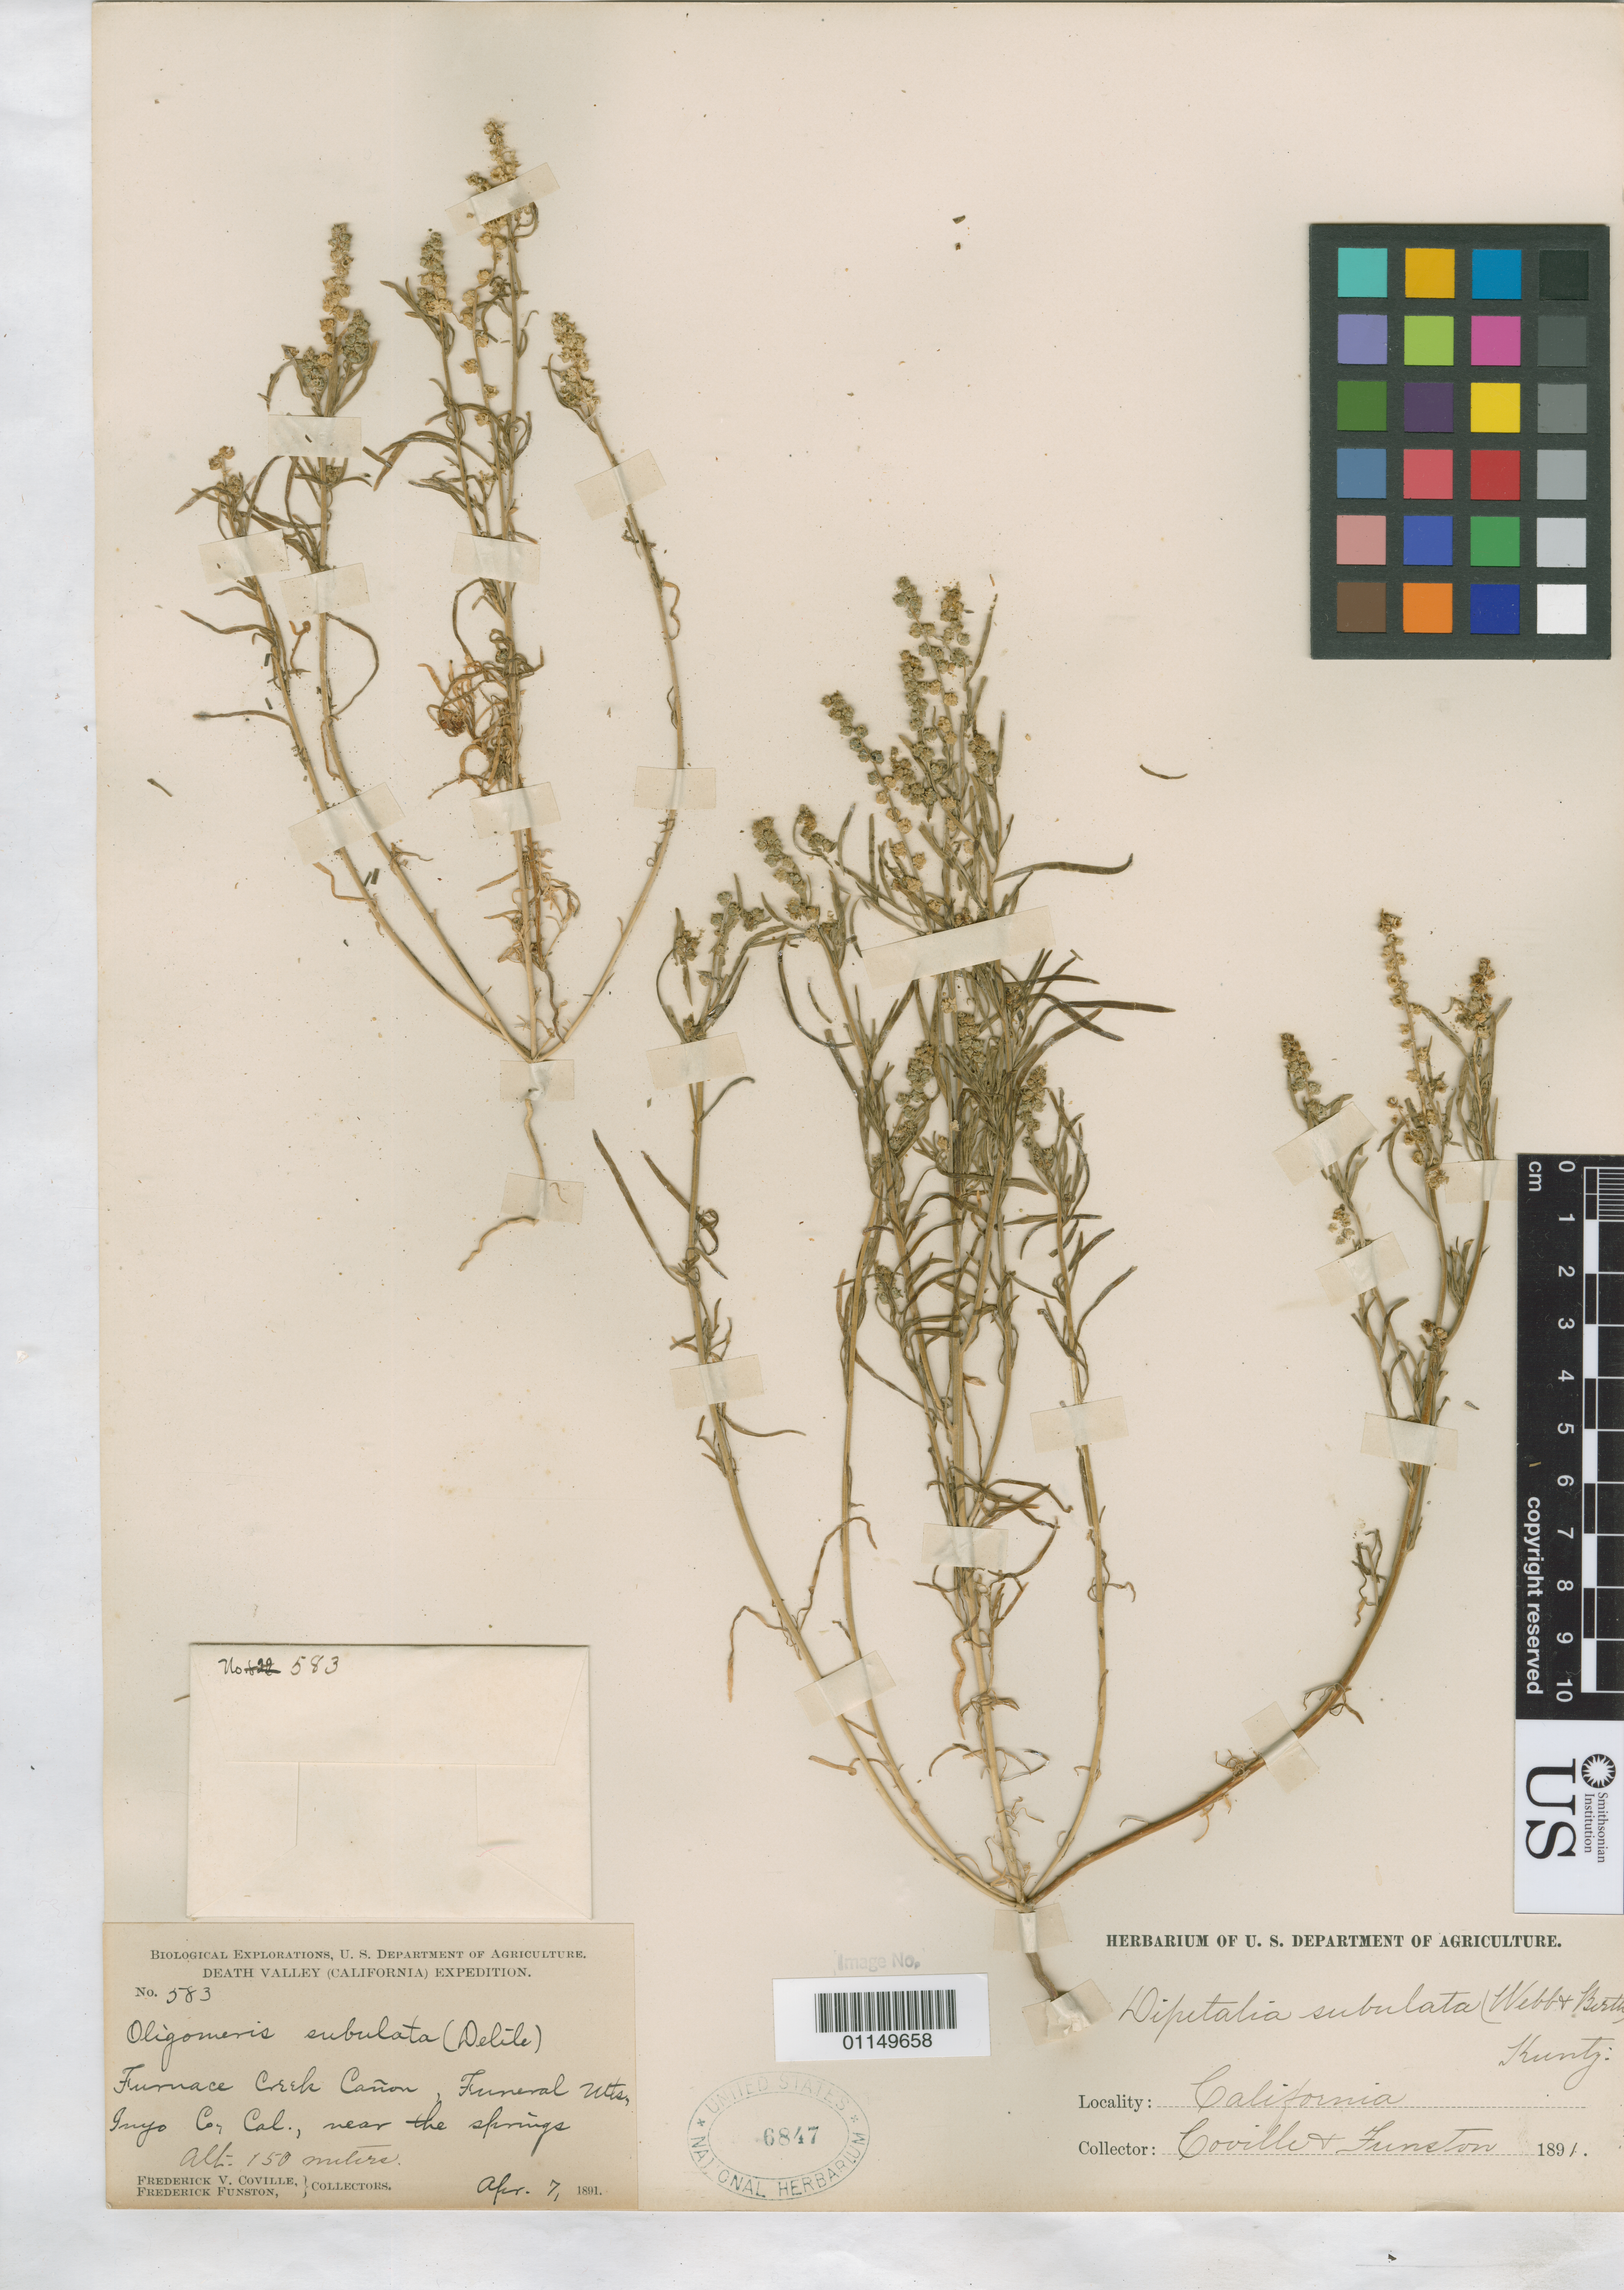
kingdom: Plantae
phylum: Tracheophyta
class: Magnoliopsida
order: Brassicales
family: Resedaceae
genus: Oligomeris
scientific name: Oligomeris subulata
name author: Webb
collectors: F. V. Coville & F. Funston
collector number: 583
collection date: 1891-04-07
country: United States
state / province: California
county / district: Inyo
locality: Furnace Creek Canyon, Funeral Mts.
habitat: Near the springs.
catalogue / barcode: US 6847